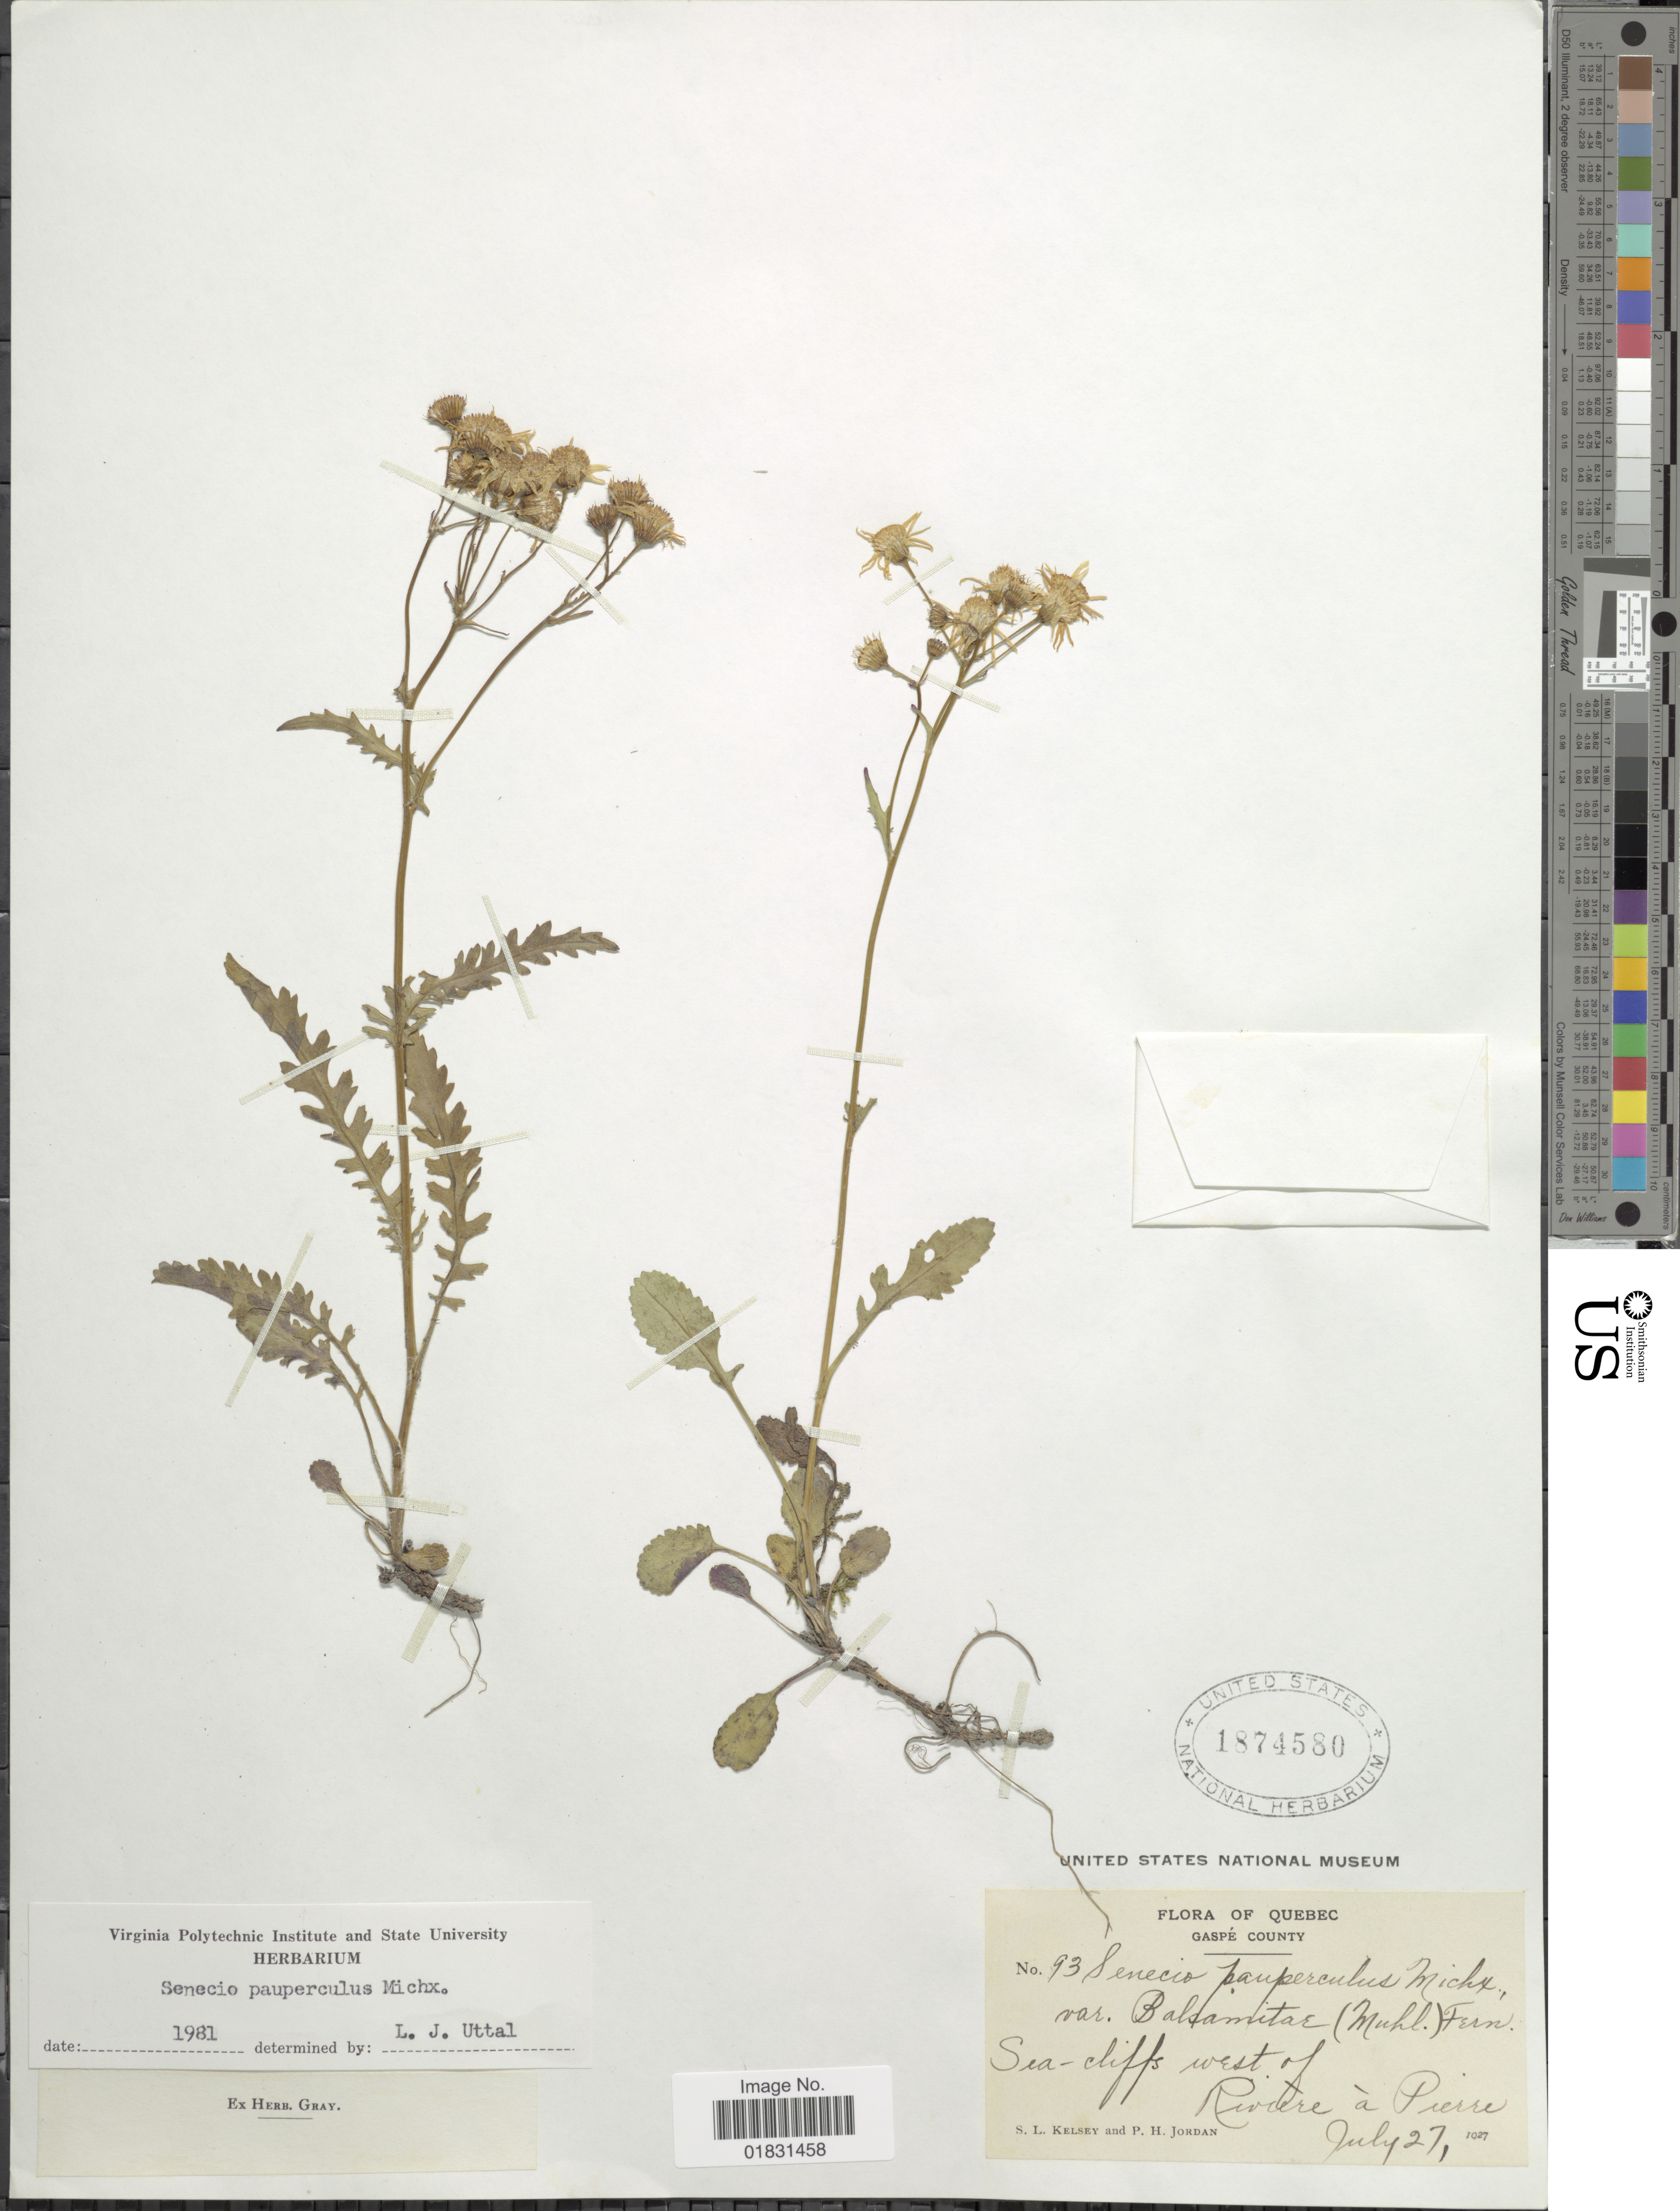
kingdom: Plantae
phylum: Tracheophyta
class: Magnoliopsida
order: Asterales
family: Asteraceae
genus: Packera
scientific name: Packera paupercula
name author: (Michx.) Á. Löve & D. Löve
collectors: S. Kelsey & P. Jordan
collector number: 93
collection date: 1927-07-27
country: Canada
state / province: Quebec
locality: Gaspé County, Sea-cliffs west of Riviére à Pierre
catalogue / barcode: US 1874580